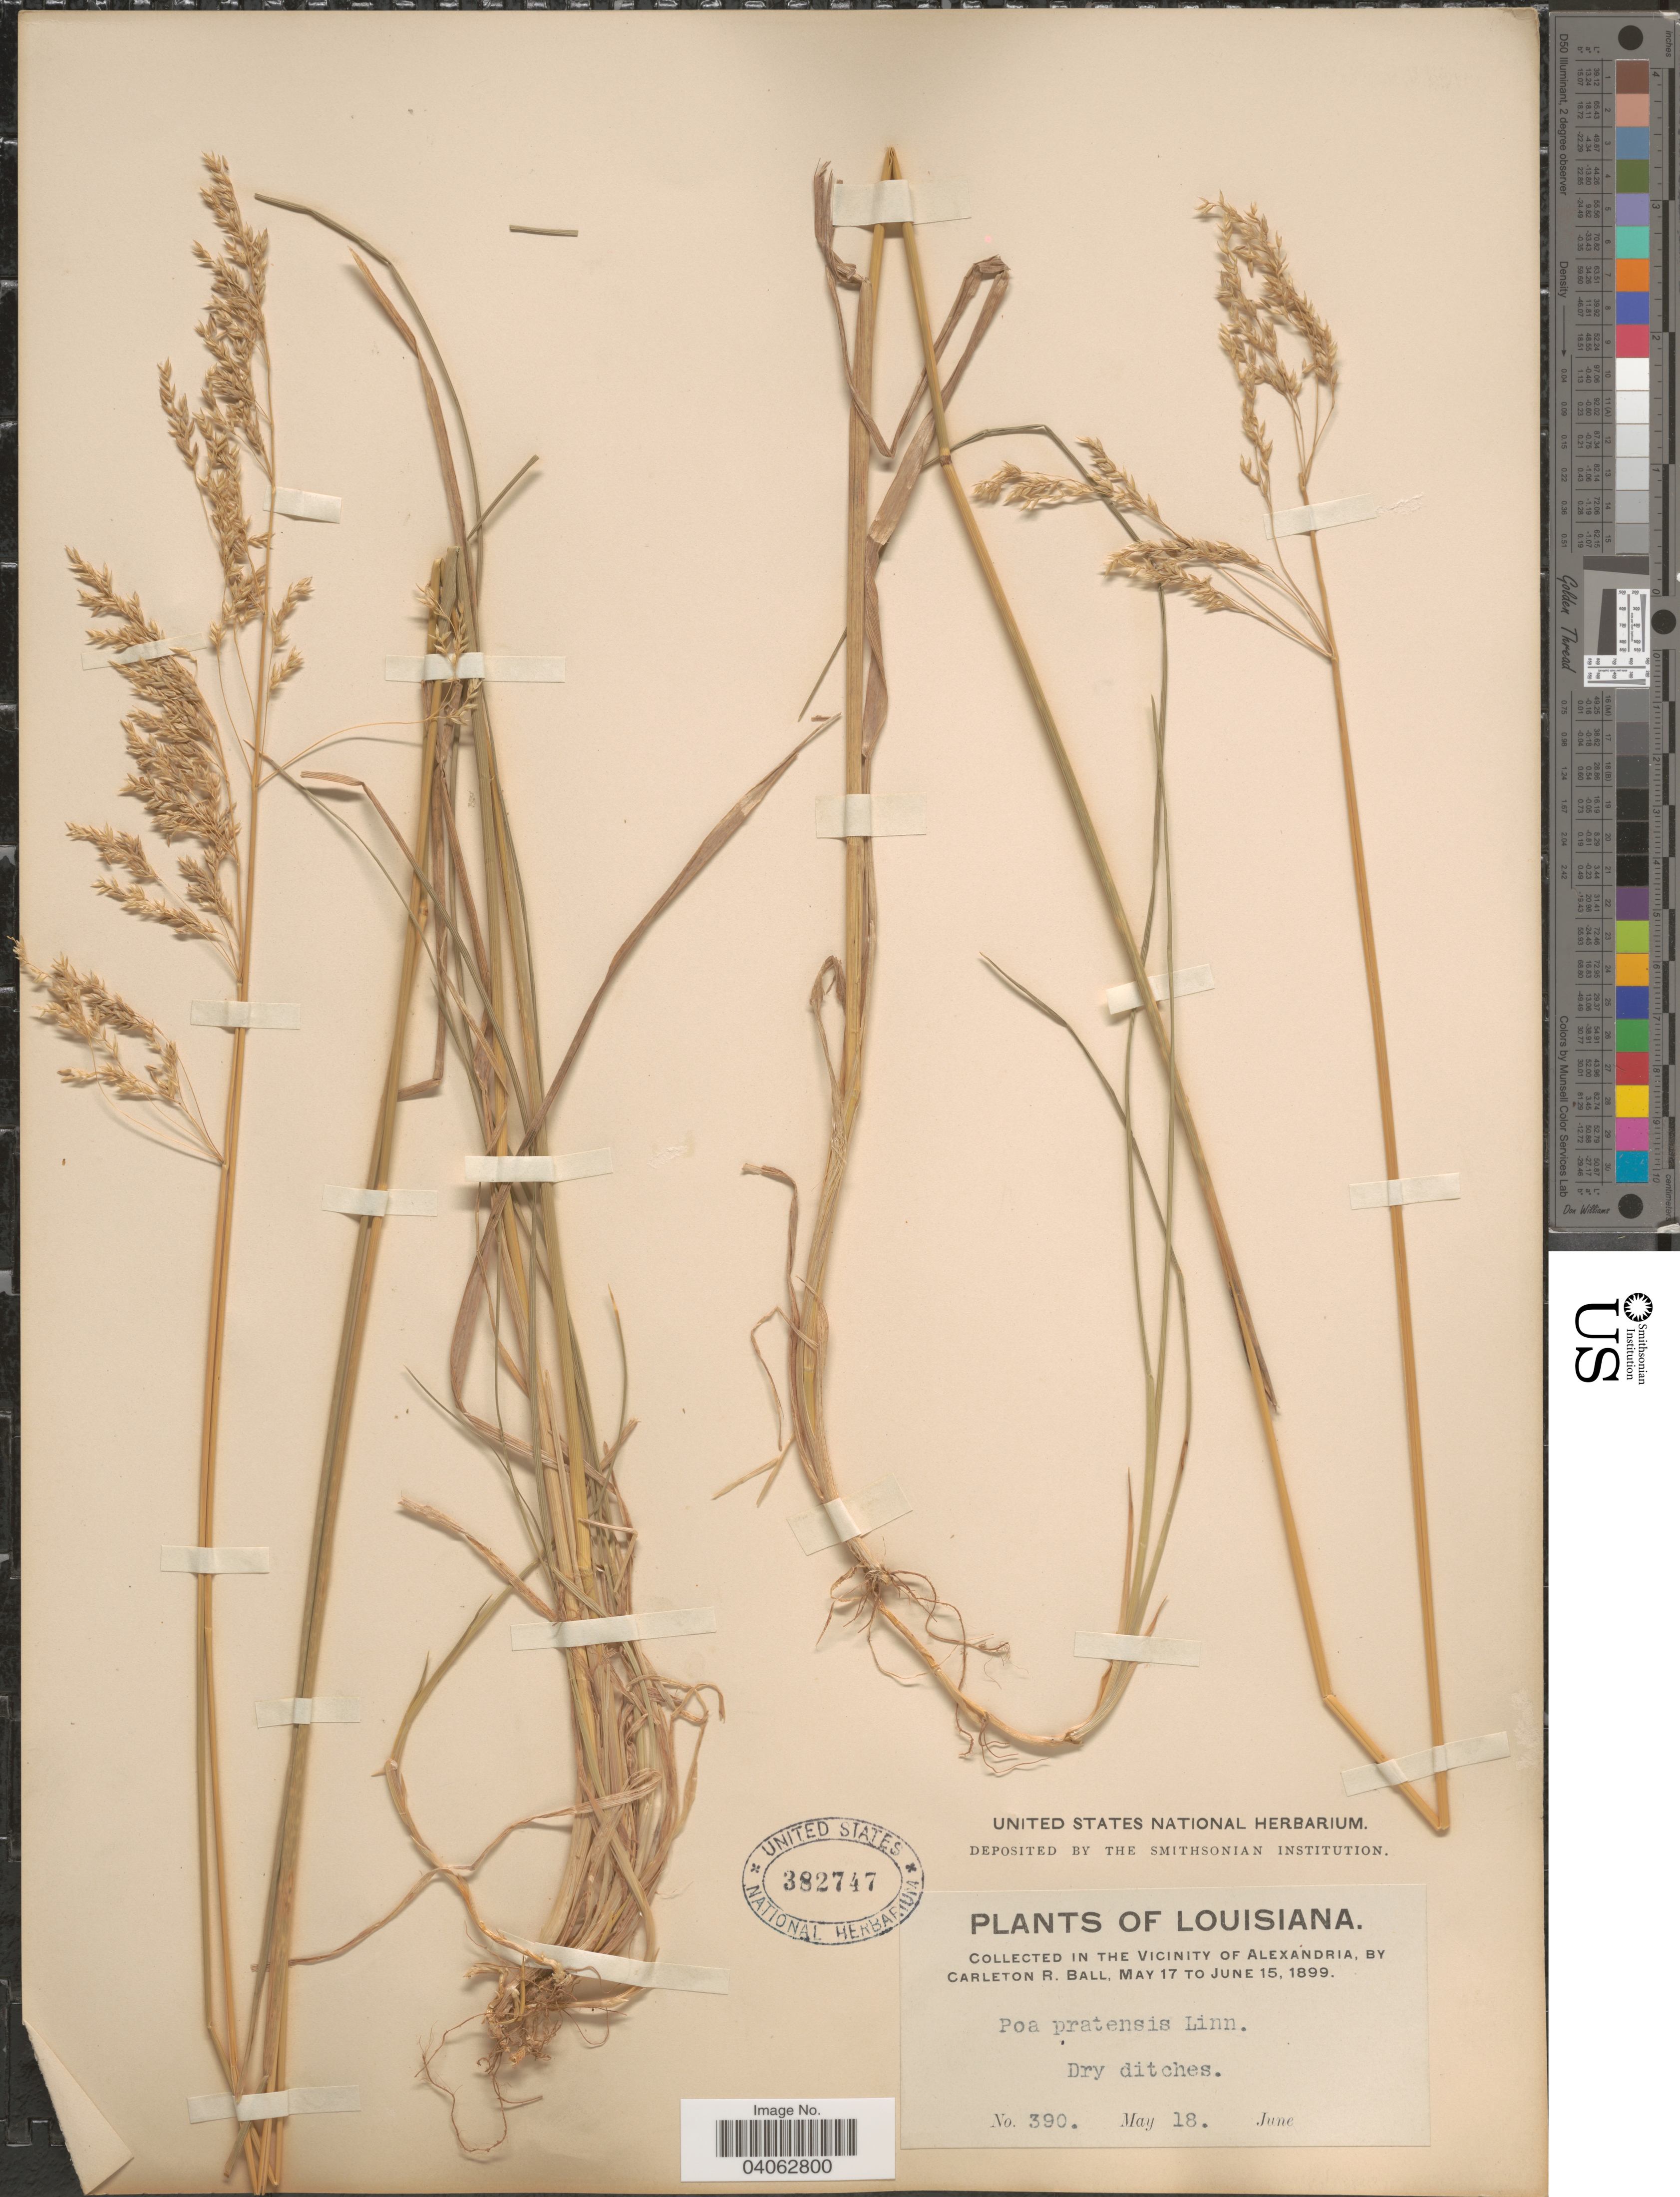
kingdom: Plantae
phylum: Tracheophyta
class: Liliopsida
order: Poales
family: Poaceae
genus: Poa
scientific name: Poa pratensis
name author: L.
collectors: C. R. Ball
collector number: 390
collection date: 1899-05-18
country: United States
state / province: Louisiana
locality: In the vicinity of Alexandria.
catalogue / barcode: US 382747